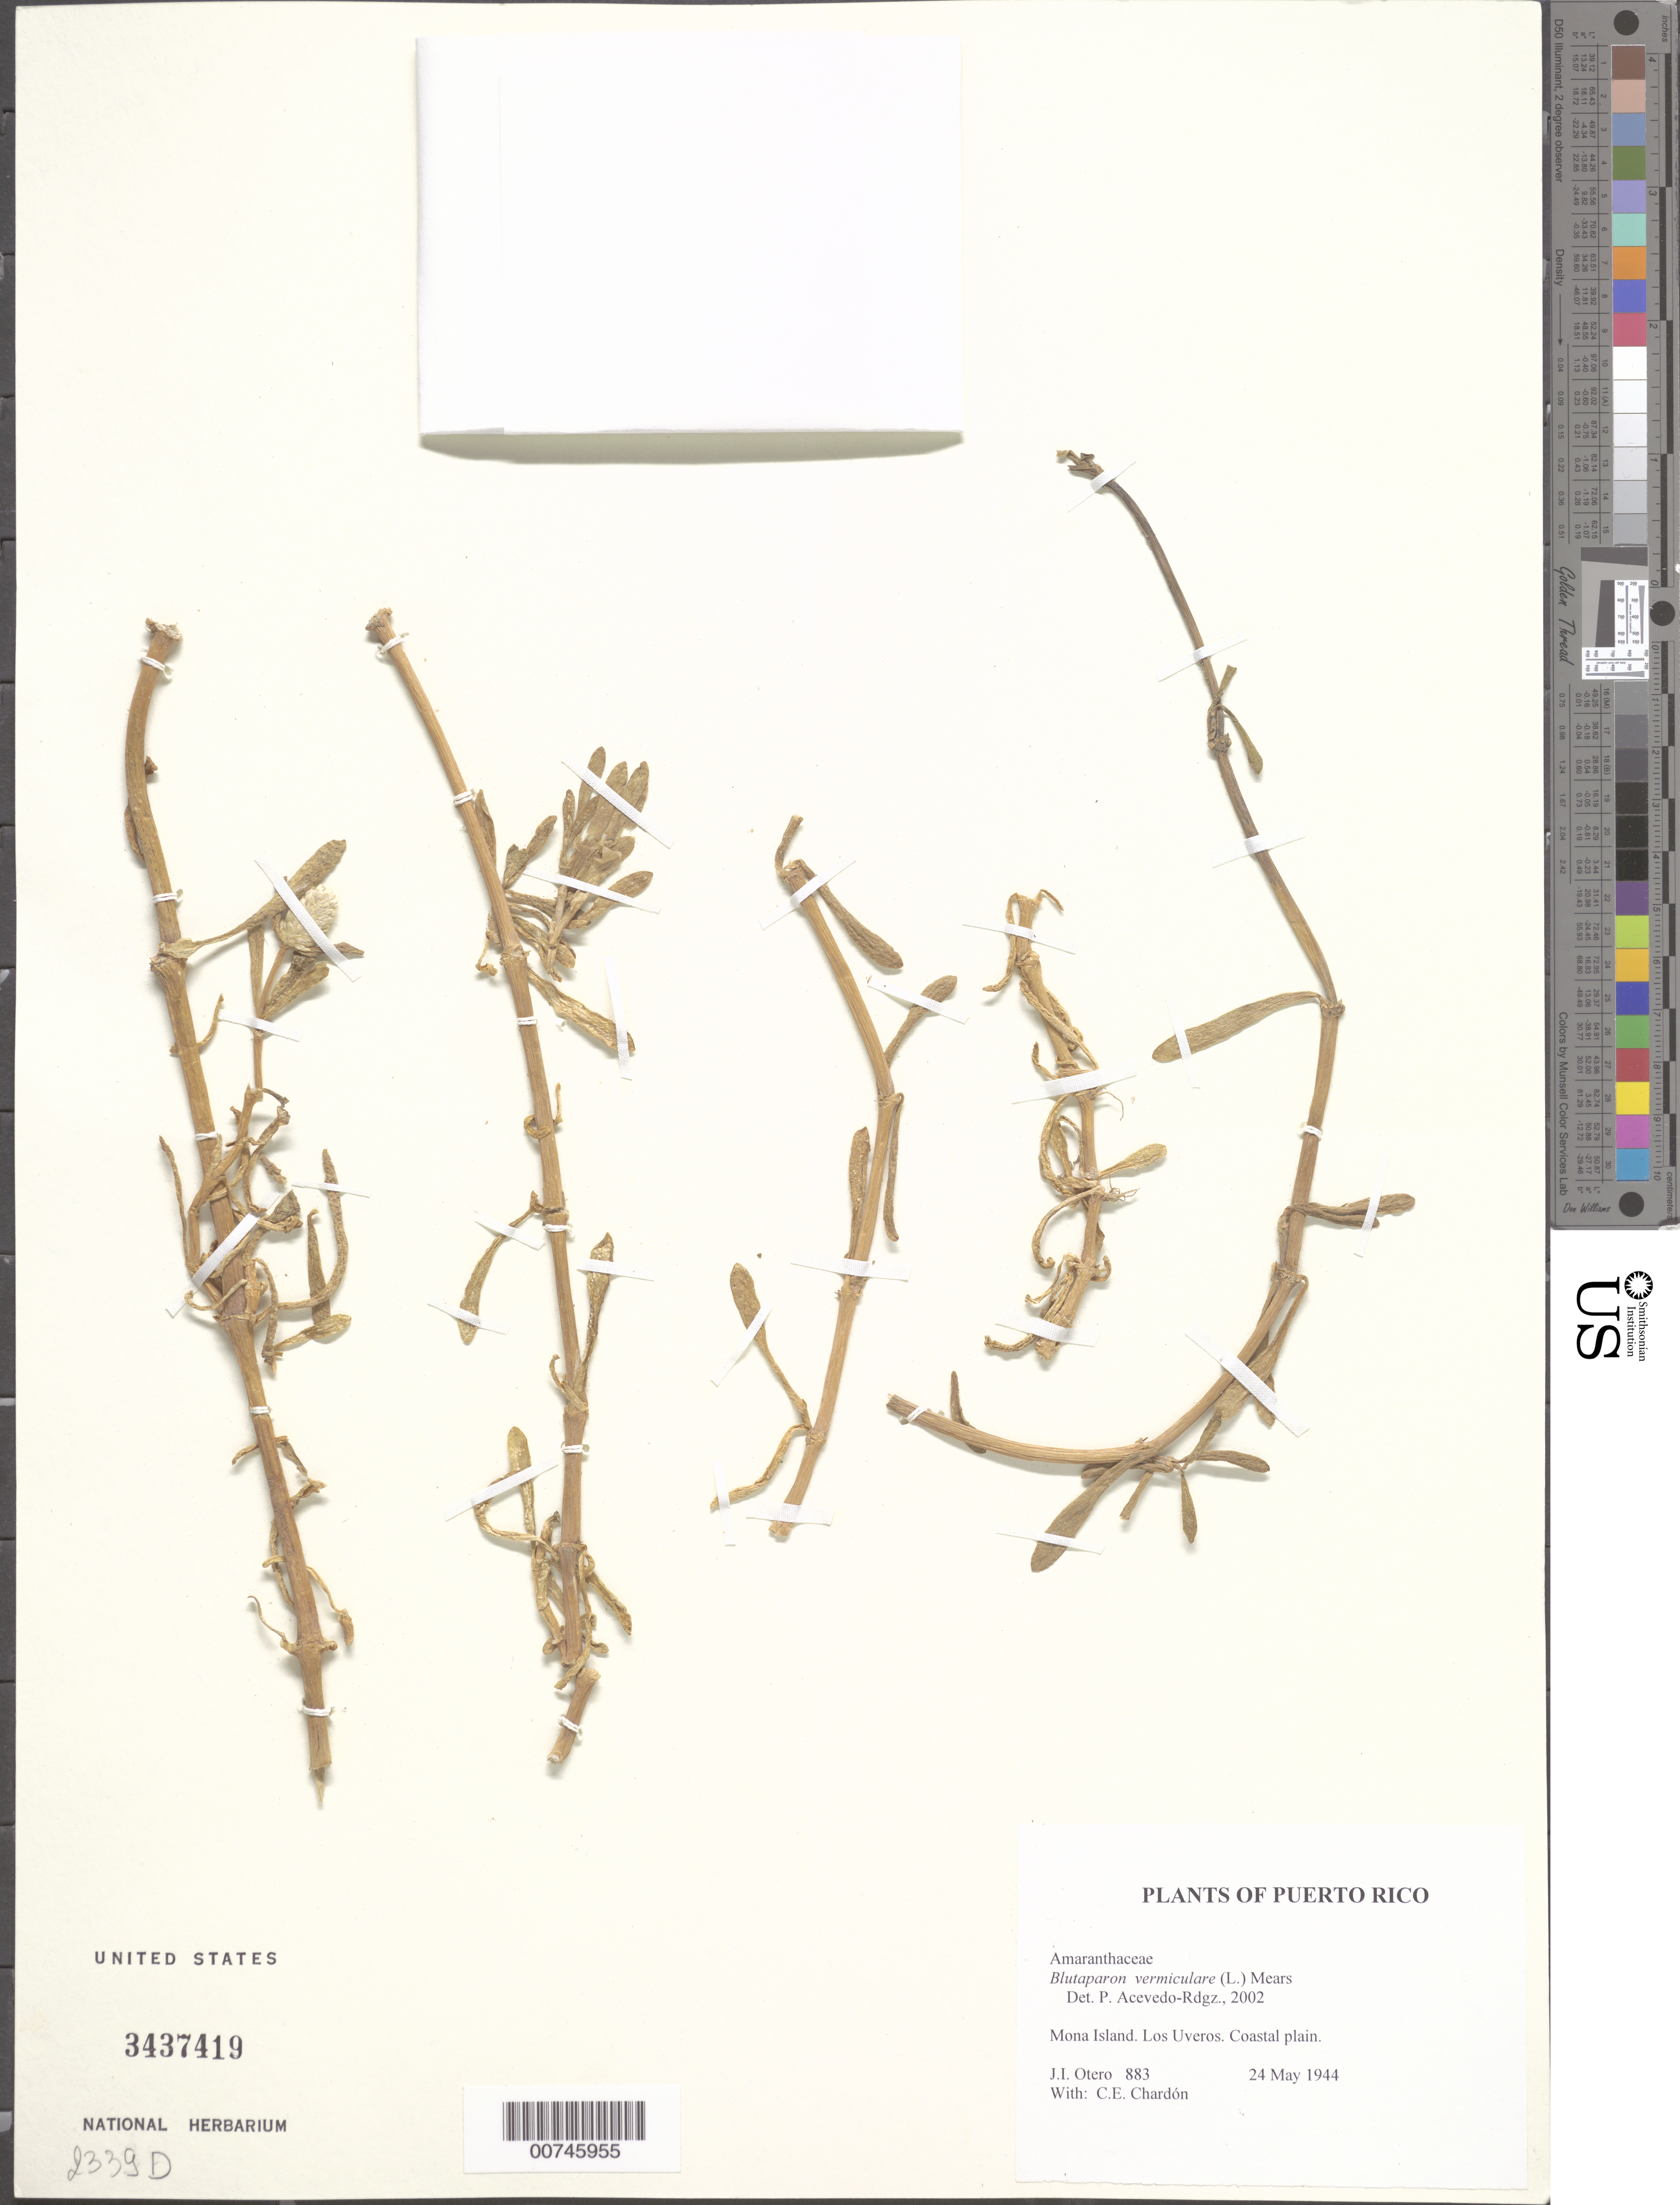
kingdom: Plantae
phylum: Tracheophyta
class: Magnoliopsida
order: Caryophyllales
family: Amaranthaceae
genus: Gomphrena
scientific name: Gomphrena vermicularis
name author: L.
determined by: Strong, Mark T., (BOT), Smithsonian Institution - National Museum of Natural History (UNITED STATES)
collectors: J. Otero & C. E. Chardón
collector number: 883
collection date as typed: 24 May 1944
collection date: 1944-05-24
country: Puerto Rico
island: Mona I.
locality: Los Uveros. Coastal Plain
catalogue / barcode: US 3437419